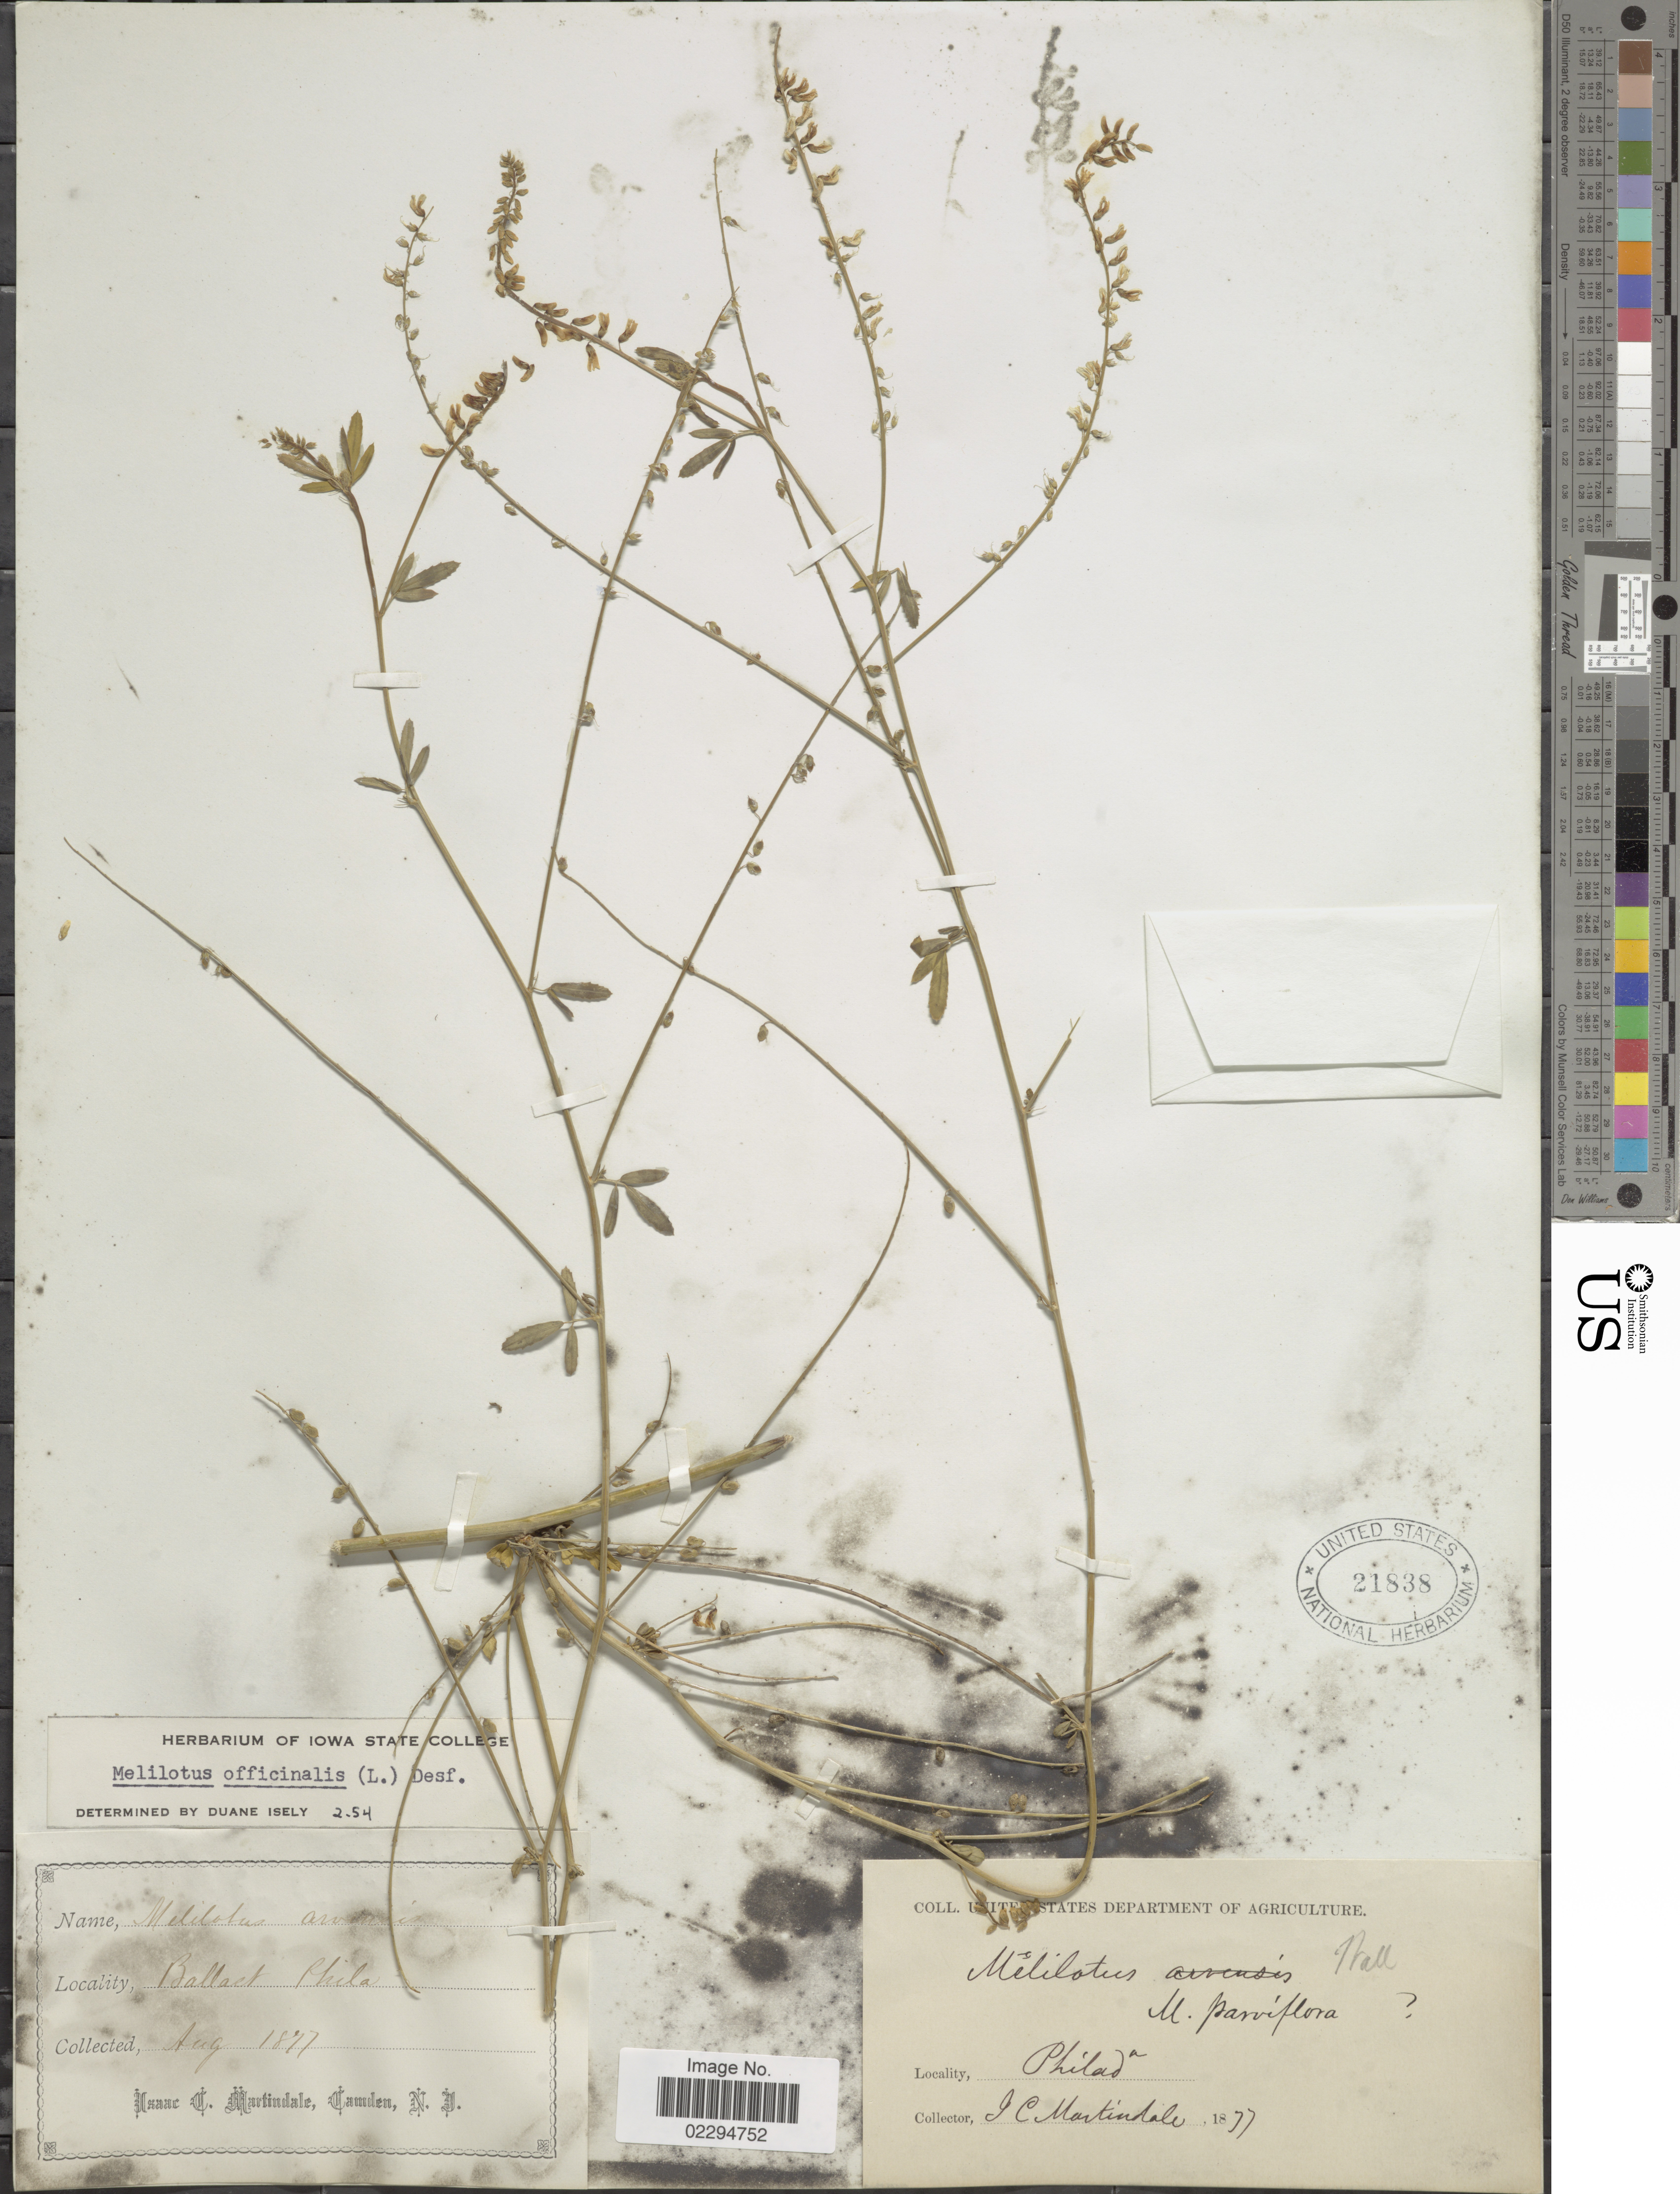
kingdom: Plantae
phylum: Tracheophyta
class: Magnoliopsida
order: Fabales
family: Fabaceae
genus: Melilotus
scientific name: Melilotus officinalis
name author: (L.) Lam.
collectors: I. C. Martindale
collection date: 1877-08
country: United States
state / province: Pennsylvania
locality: Ballast Philada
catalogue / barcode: US 21838